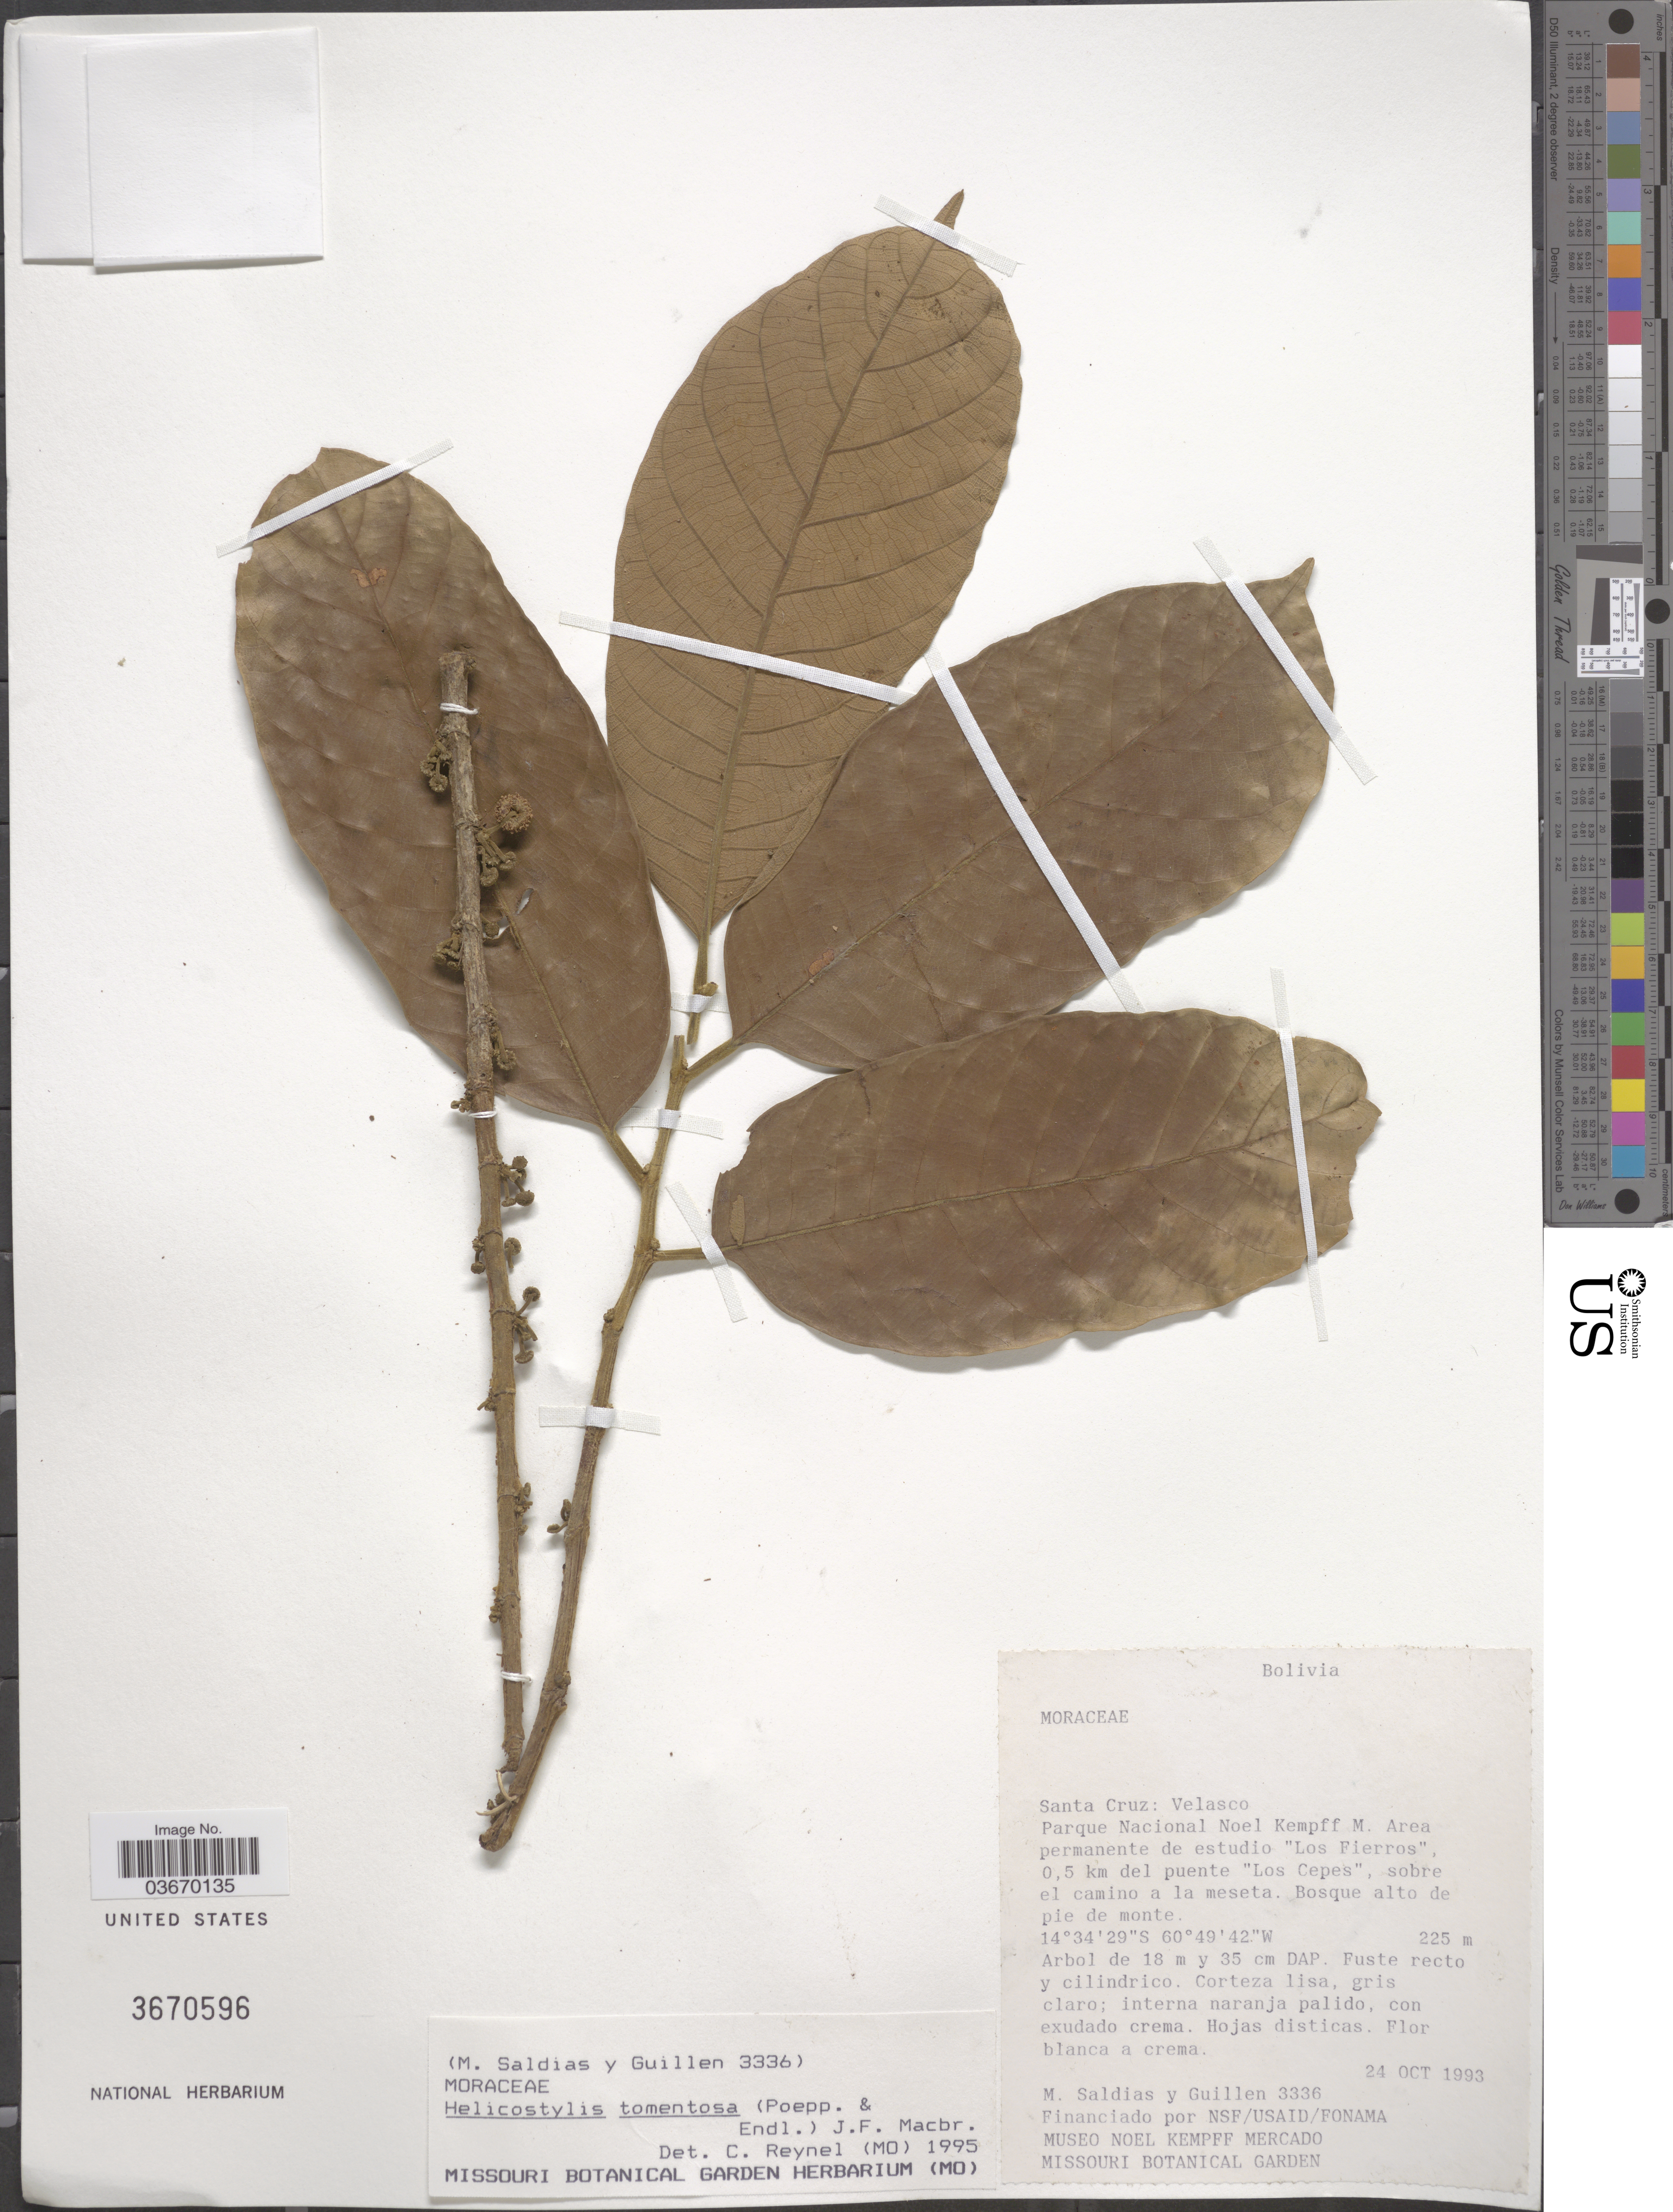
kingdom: Plantae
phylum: Tracheophyta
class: Magnoliopsida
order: Rosales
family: Moraceae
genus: Helicostylis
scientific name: Helicostylis tomentosa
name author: (Poepp. & Endl.) Rusby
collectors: M. Saldias & -- Guillen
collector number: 3336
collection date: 1993-10-24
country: Bolivia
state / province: Santa Cruz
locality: Velasco. Parque Nacional Noel Kempff M. Area permanente de estudio 'Los Fierros', 0,5 km del puente 'Los Cepes', sobre el camino a la meseta.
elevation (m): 225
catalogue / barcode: US 3670596